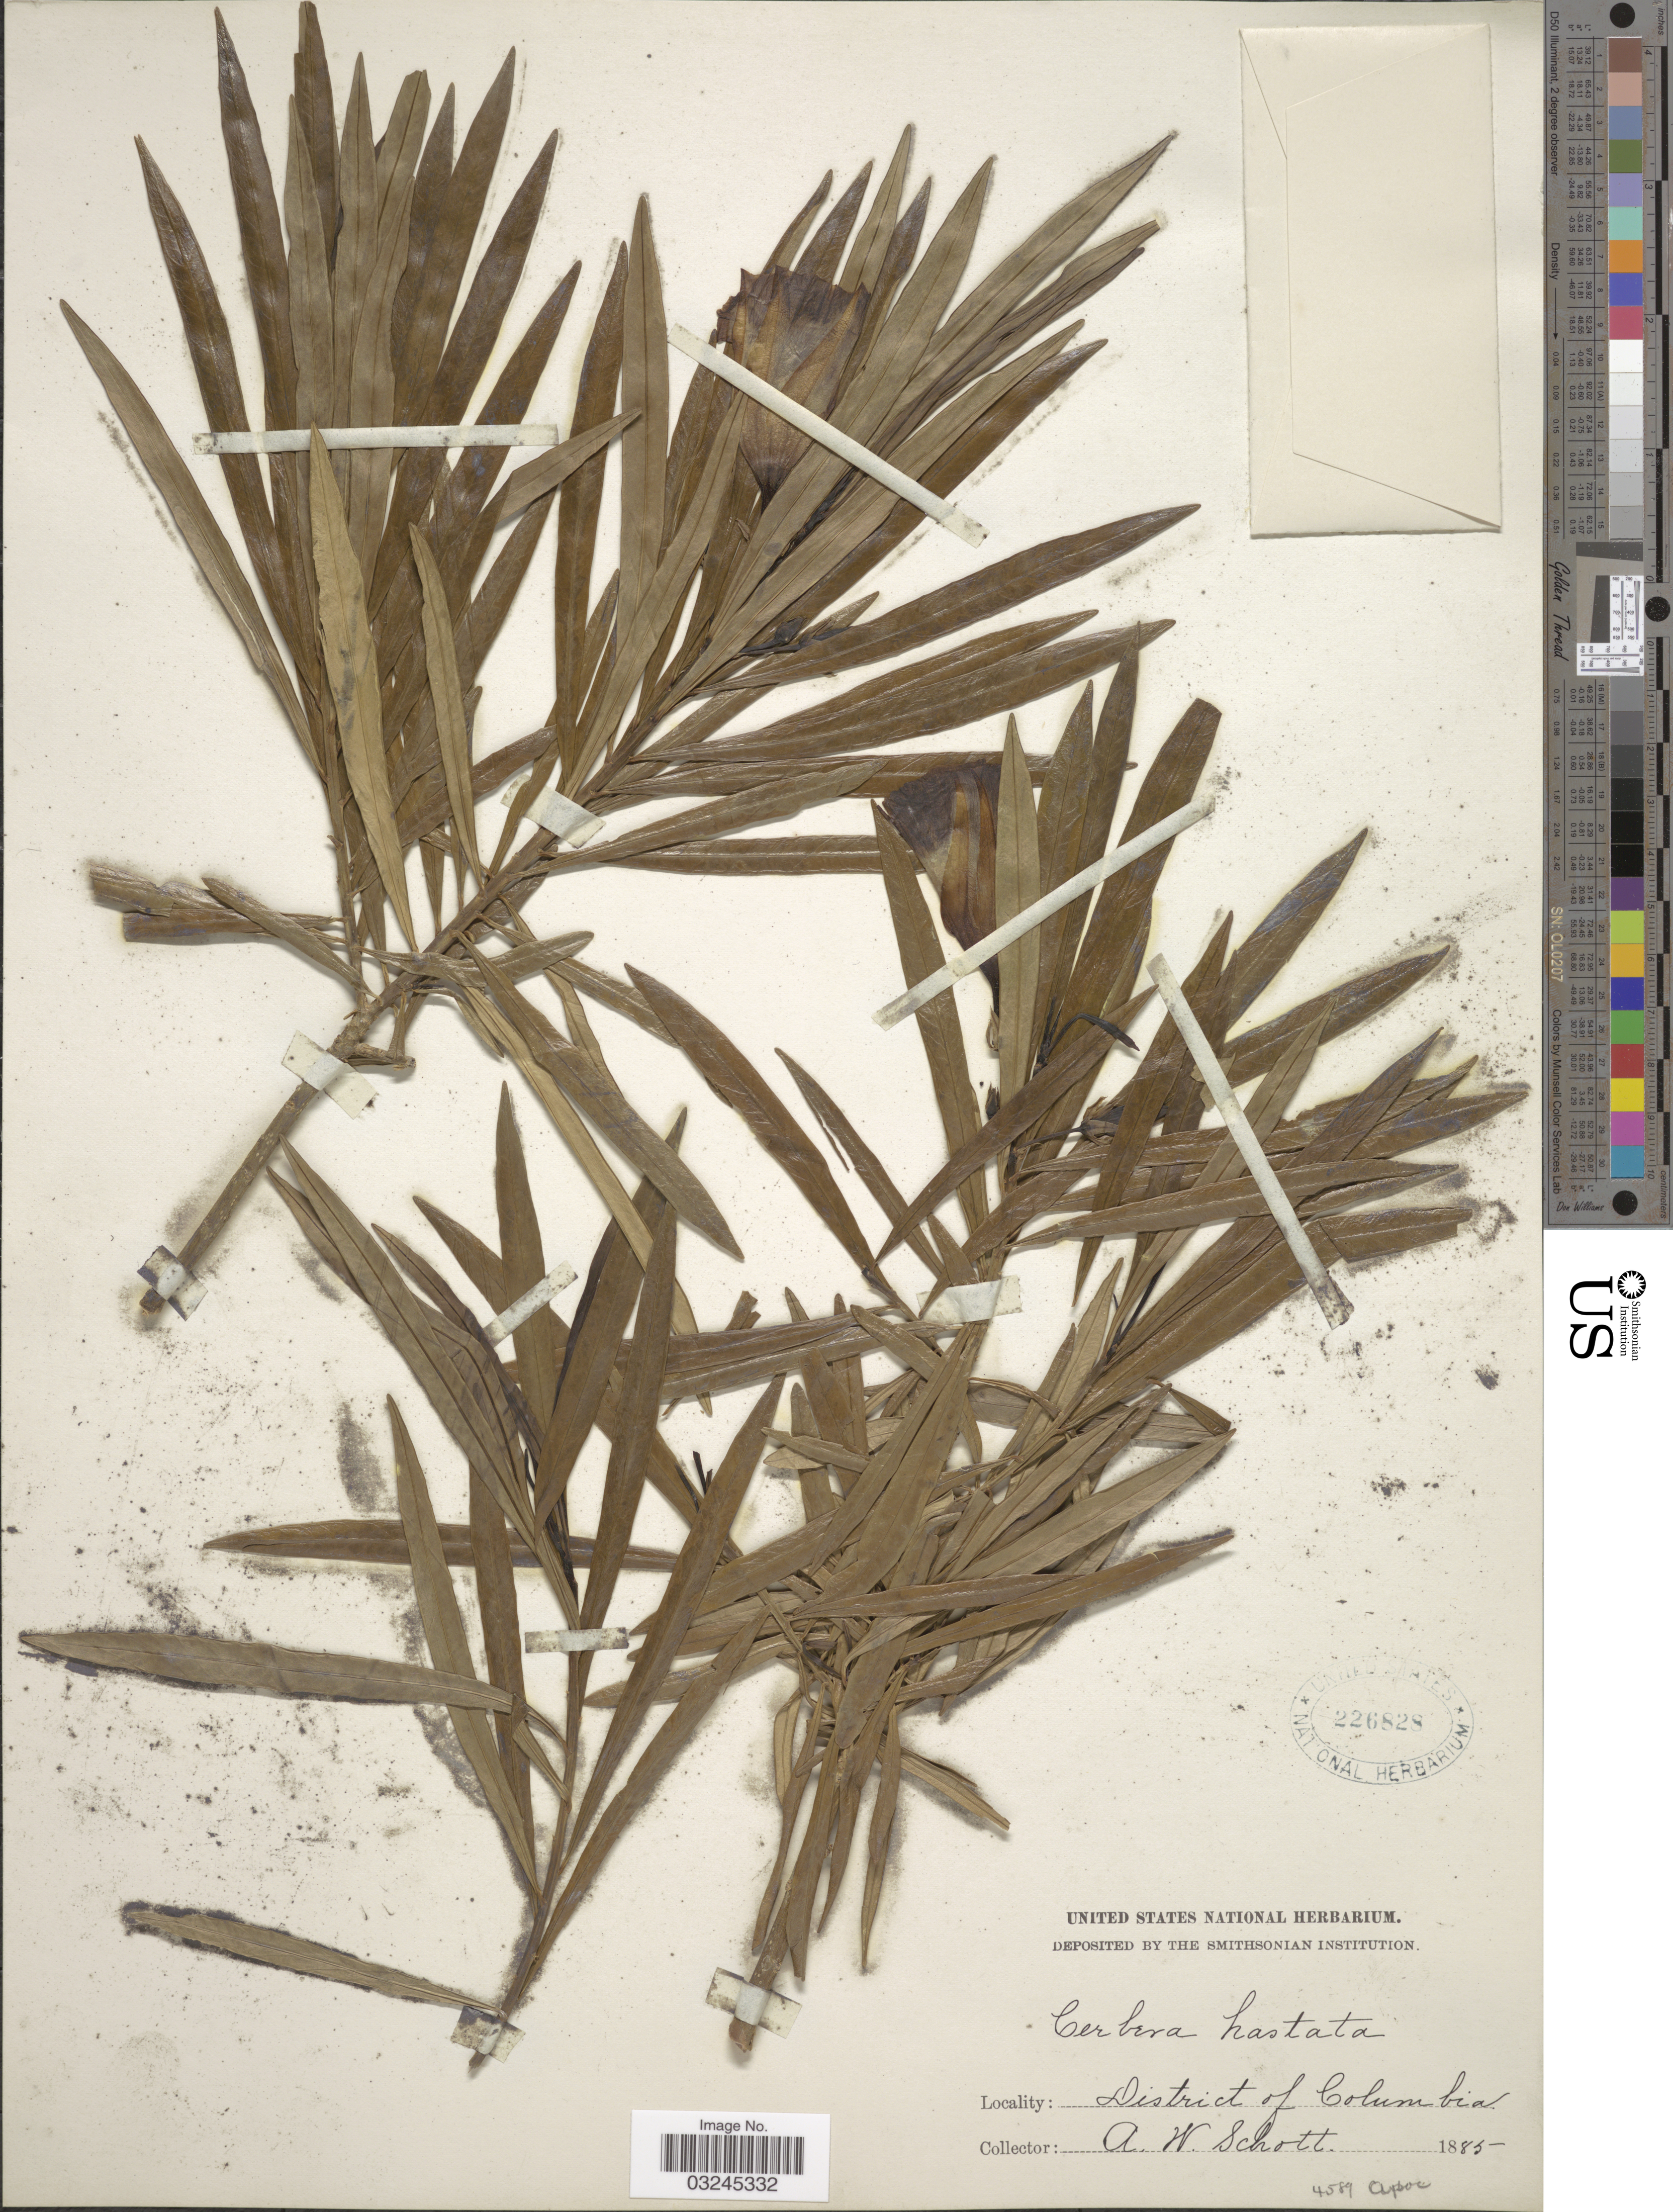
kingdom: Plantae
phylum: Tracheophyta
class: Magnoliopsida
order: Gentianales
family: Apocynaceae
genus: Cerbera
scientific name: Cerbera sp.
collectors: A. W. Schott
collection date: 1885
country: United States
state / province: District of Columbia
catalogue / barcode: US 226828